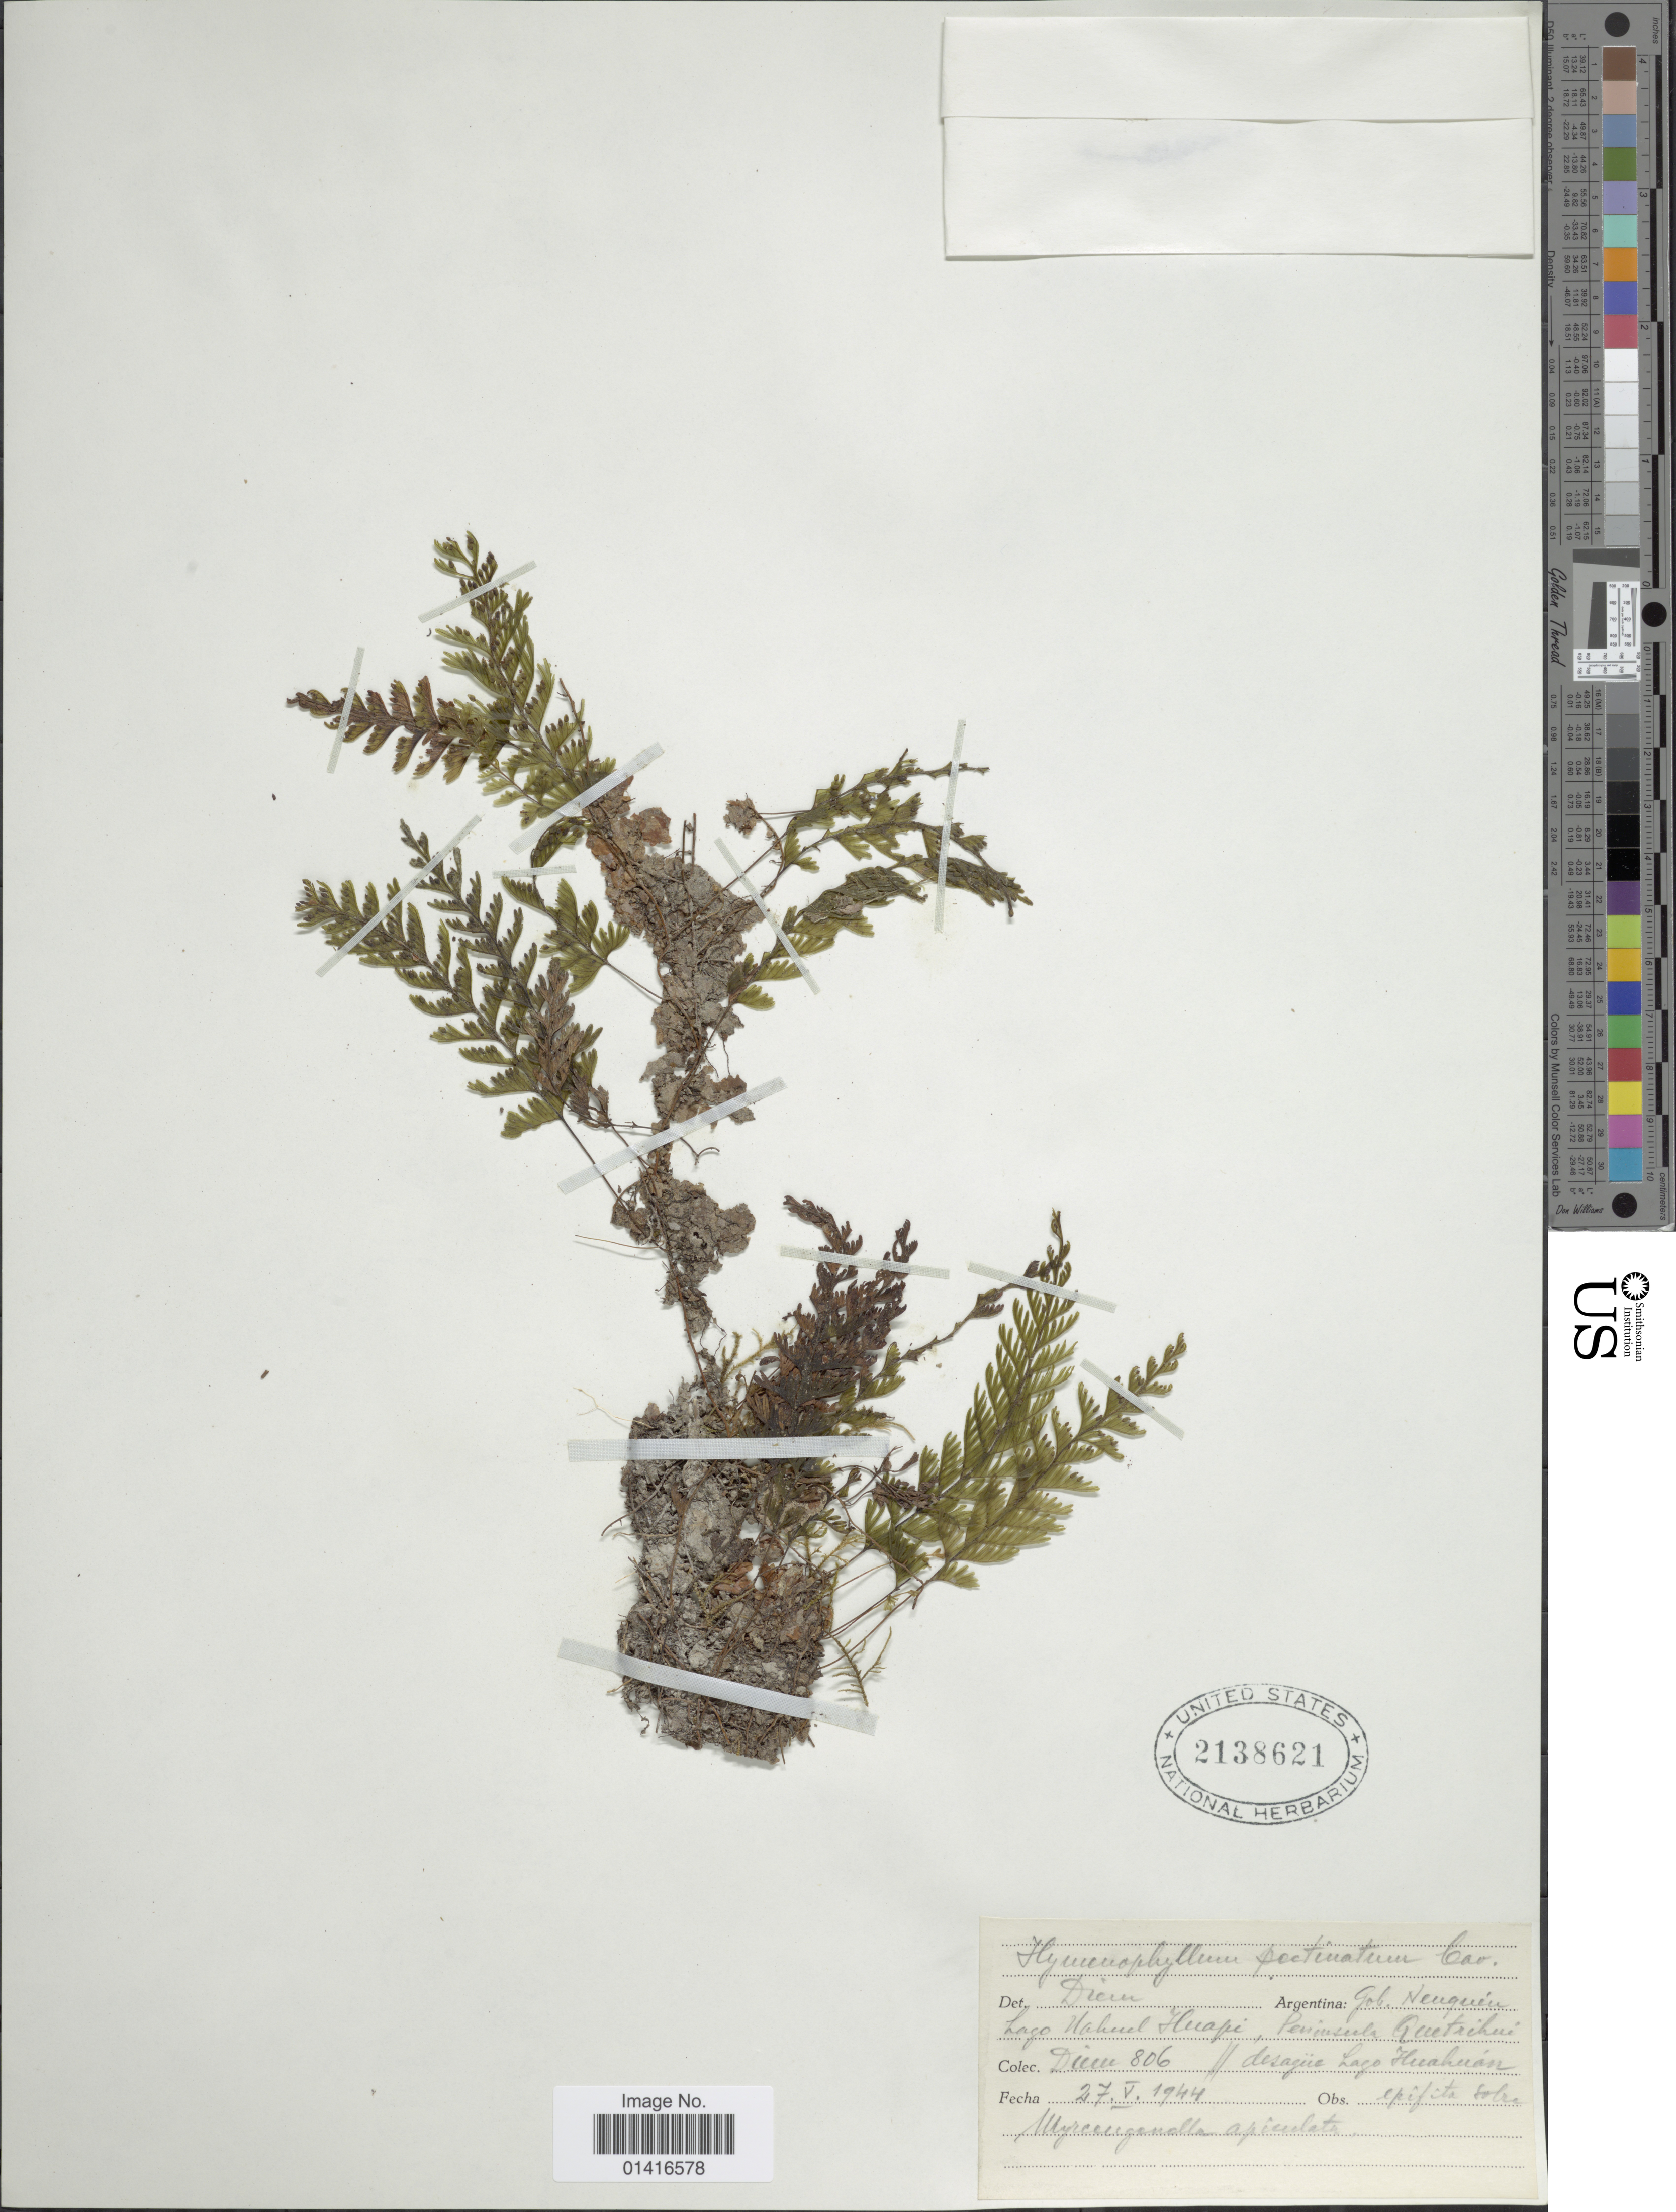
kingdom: Plantae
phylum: Tracheophyta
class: Polypodiopsida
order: Hymenophyllales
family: Hymenophyllaceae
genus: Hymenophyllum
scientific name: Hymenophyllum pectinatum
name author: Cav.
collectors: T. Pederson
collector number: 806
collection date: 1944-05-27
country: Argentina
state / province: Neuquen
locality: Lago Nahuel Huapi, Peninsula Quetrihue. Desgue Lago Huahuán.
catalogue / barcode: US 2138621